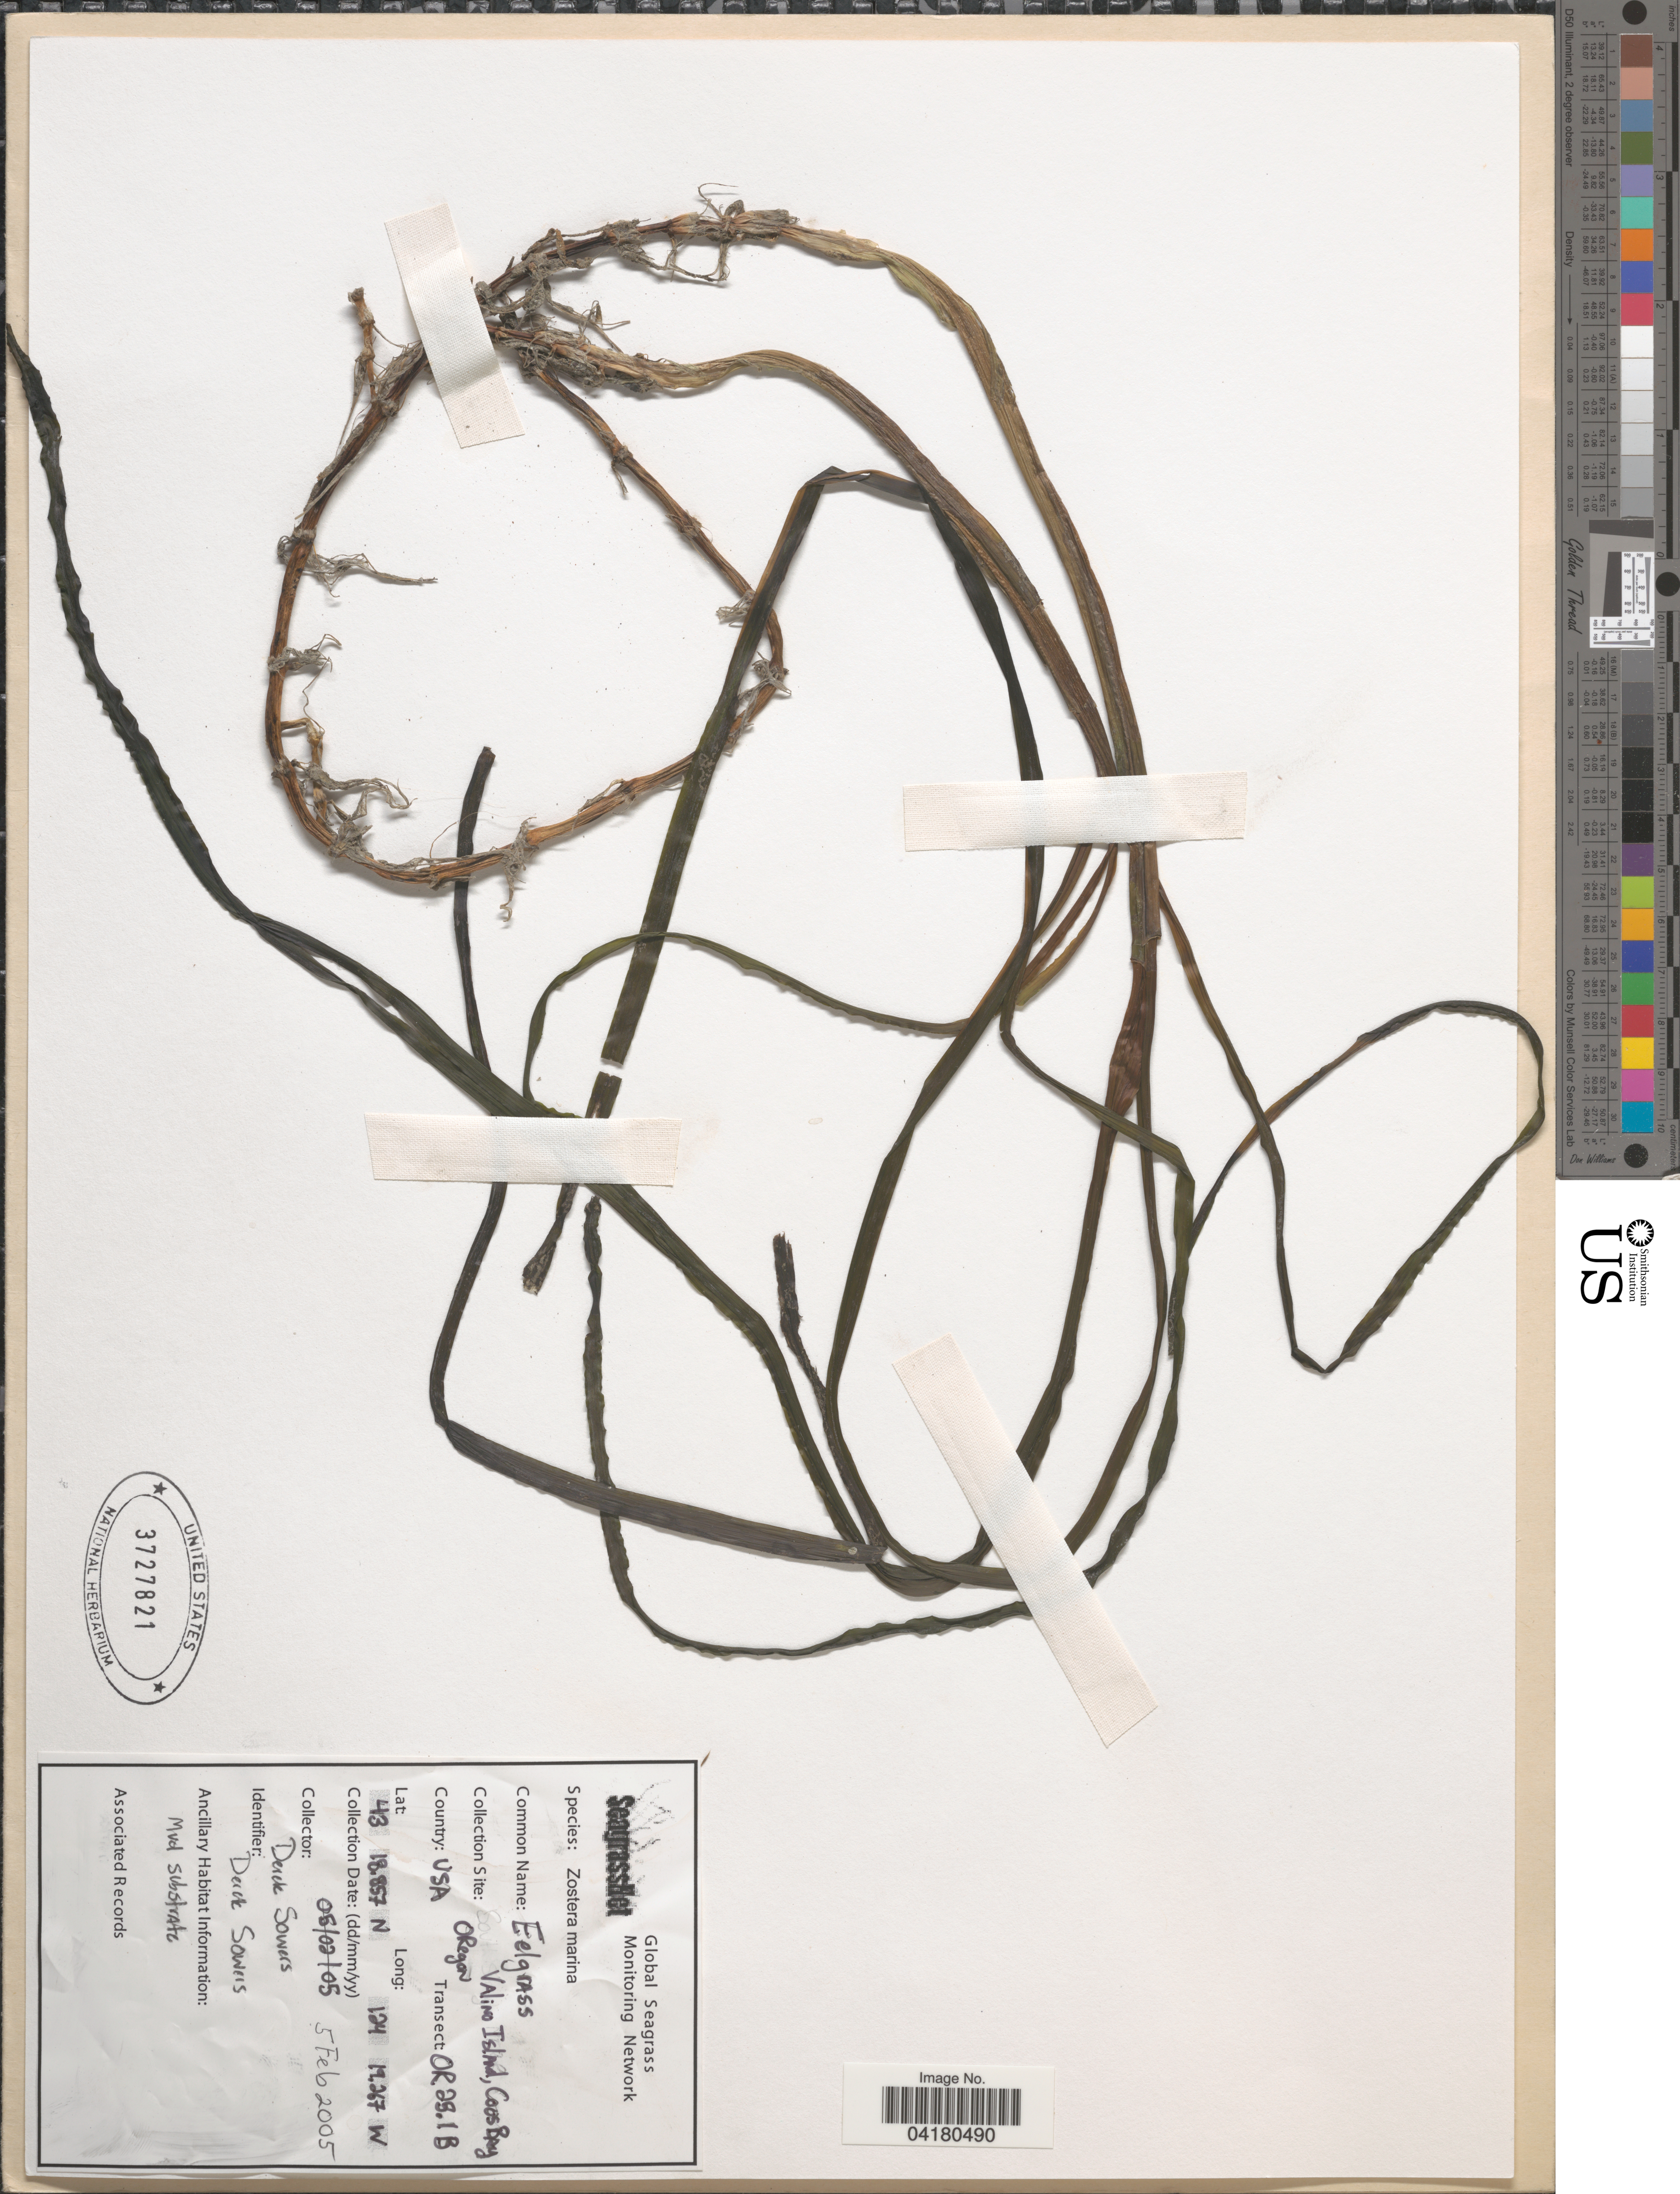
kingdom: Plantae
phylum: Tracheophyta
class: Liliopsida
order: Alismatales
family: Zosteraceae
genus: Zostera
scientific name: Zostera marina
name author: L.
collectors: D. Sowers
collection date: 2005-02-05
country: United States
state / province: Oregon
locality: Collection Site: Valino Island, Coos Bay. Transect: OR25.1B.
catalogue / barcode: US 3727821